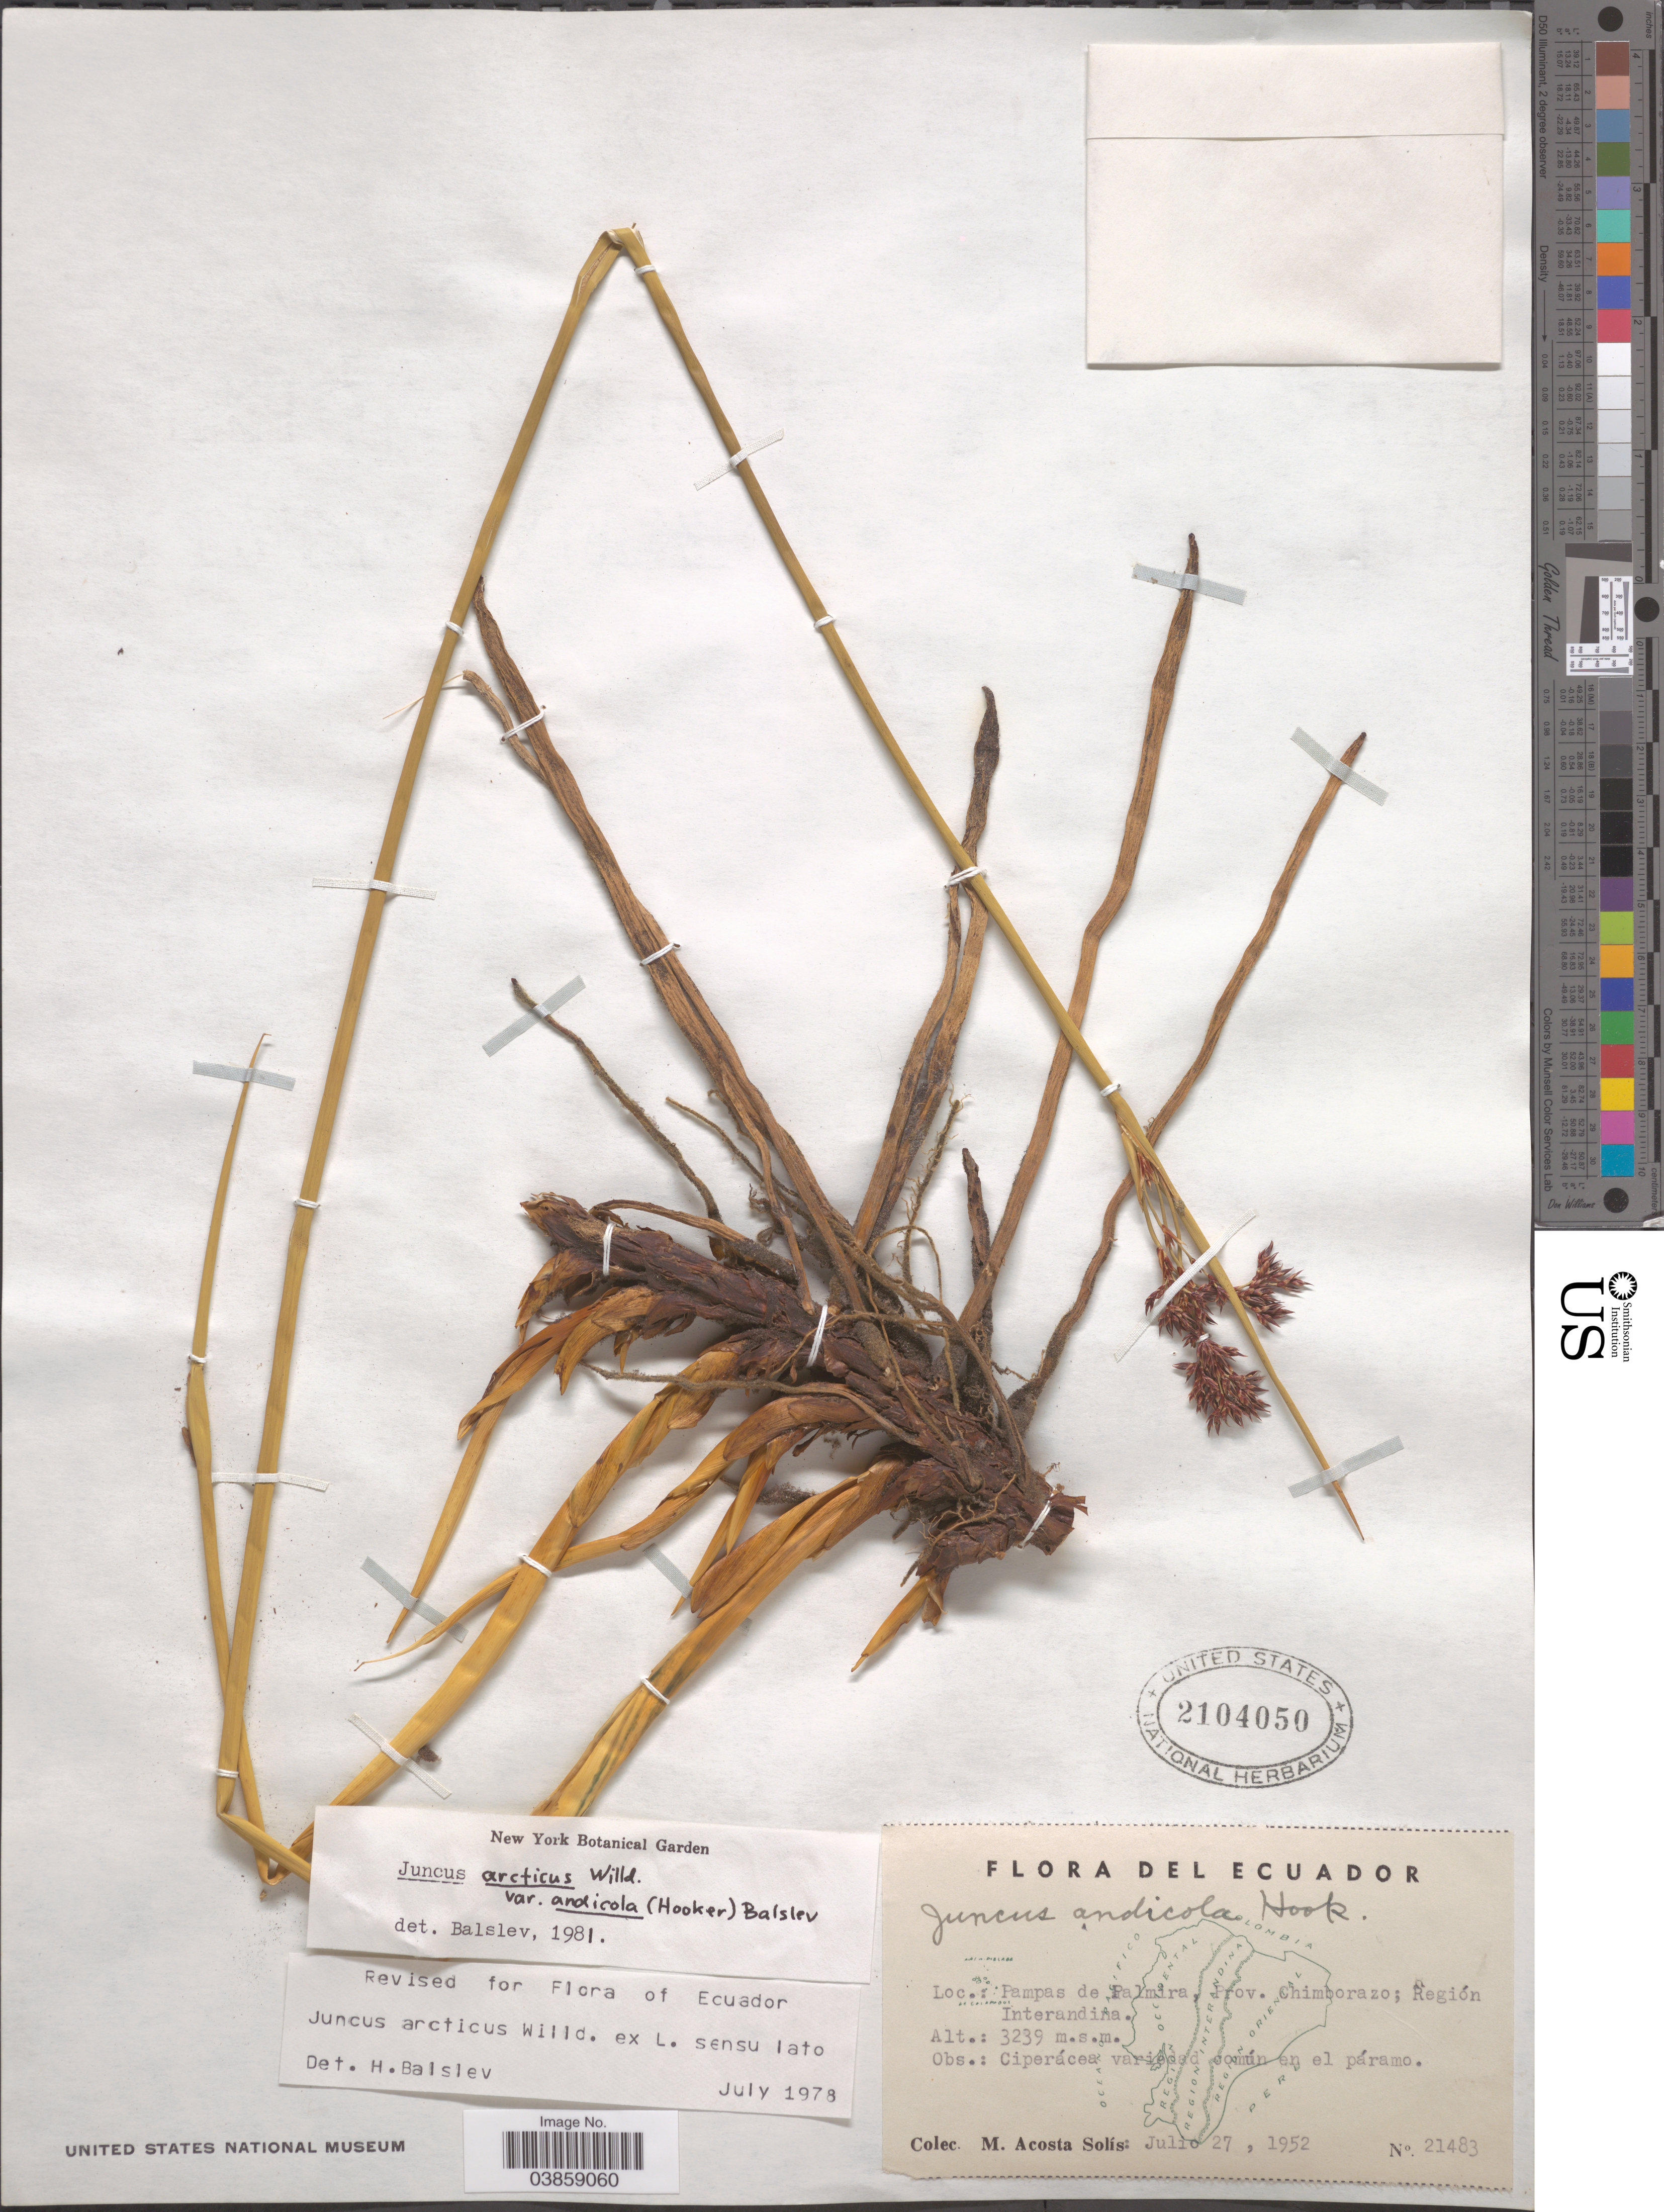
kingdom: Plantae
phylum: Tracheophyta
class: Liliopsida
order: Poales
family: Juncaceae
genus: Juncus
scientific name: Juncus arcticus var. andicola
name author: (Hook.) Balslev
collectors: M. Acosta Solis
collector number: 21483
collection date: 1952-07-27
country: Ecuador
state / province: Chimborazo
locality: Pampas de Palmira; Región Interandina.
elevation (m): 3239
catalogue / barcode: US 2104050